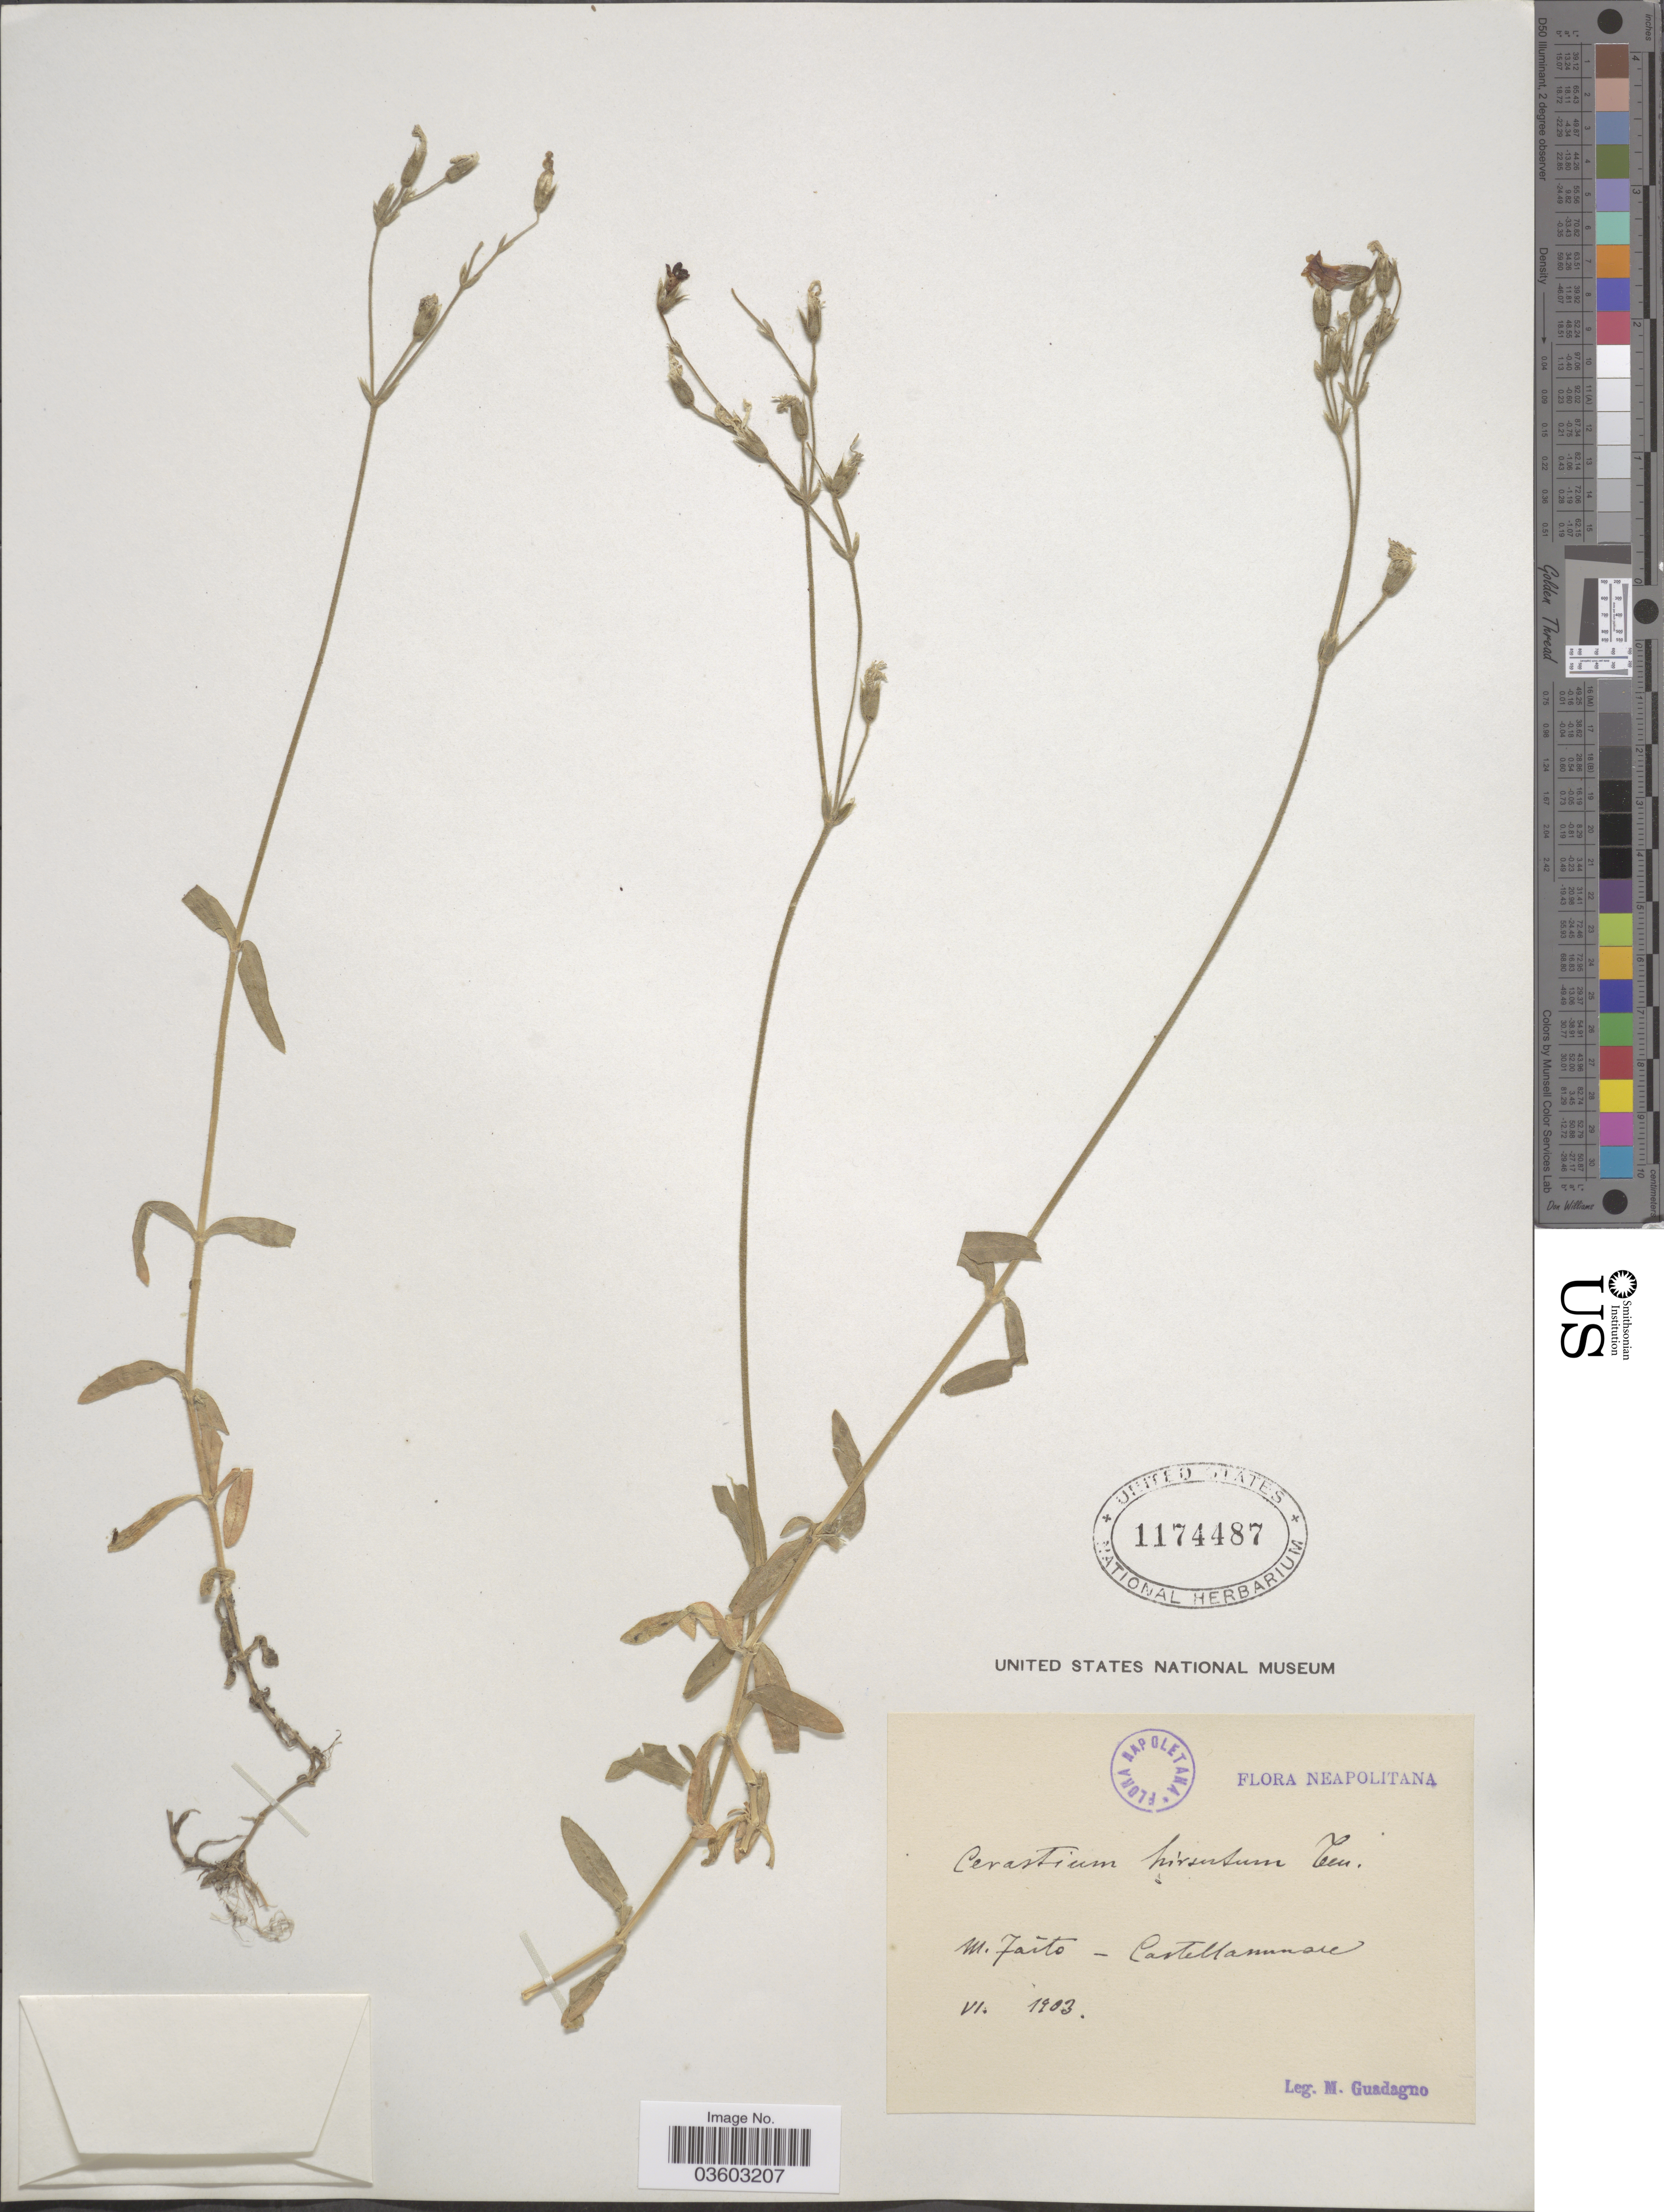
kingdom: Plantae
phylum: Tracheophyta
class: Magnoliopsida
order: Caryophyllales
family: Caryophyllaceae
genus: Cerastium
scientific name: Cerastium hirsutum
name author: Muhl.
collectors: M. Guadagno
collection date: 1903-06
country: Italy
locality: Neapolitana. M. Faito - Castellammare.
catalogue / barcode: US 1174487